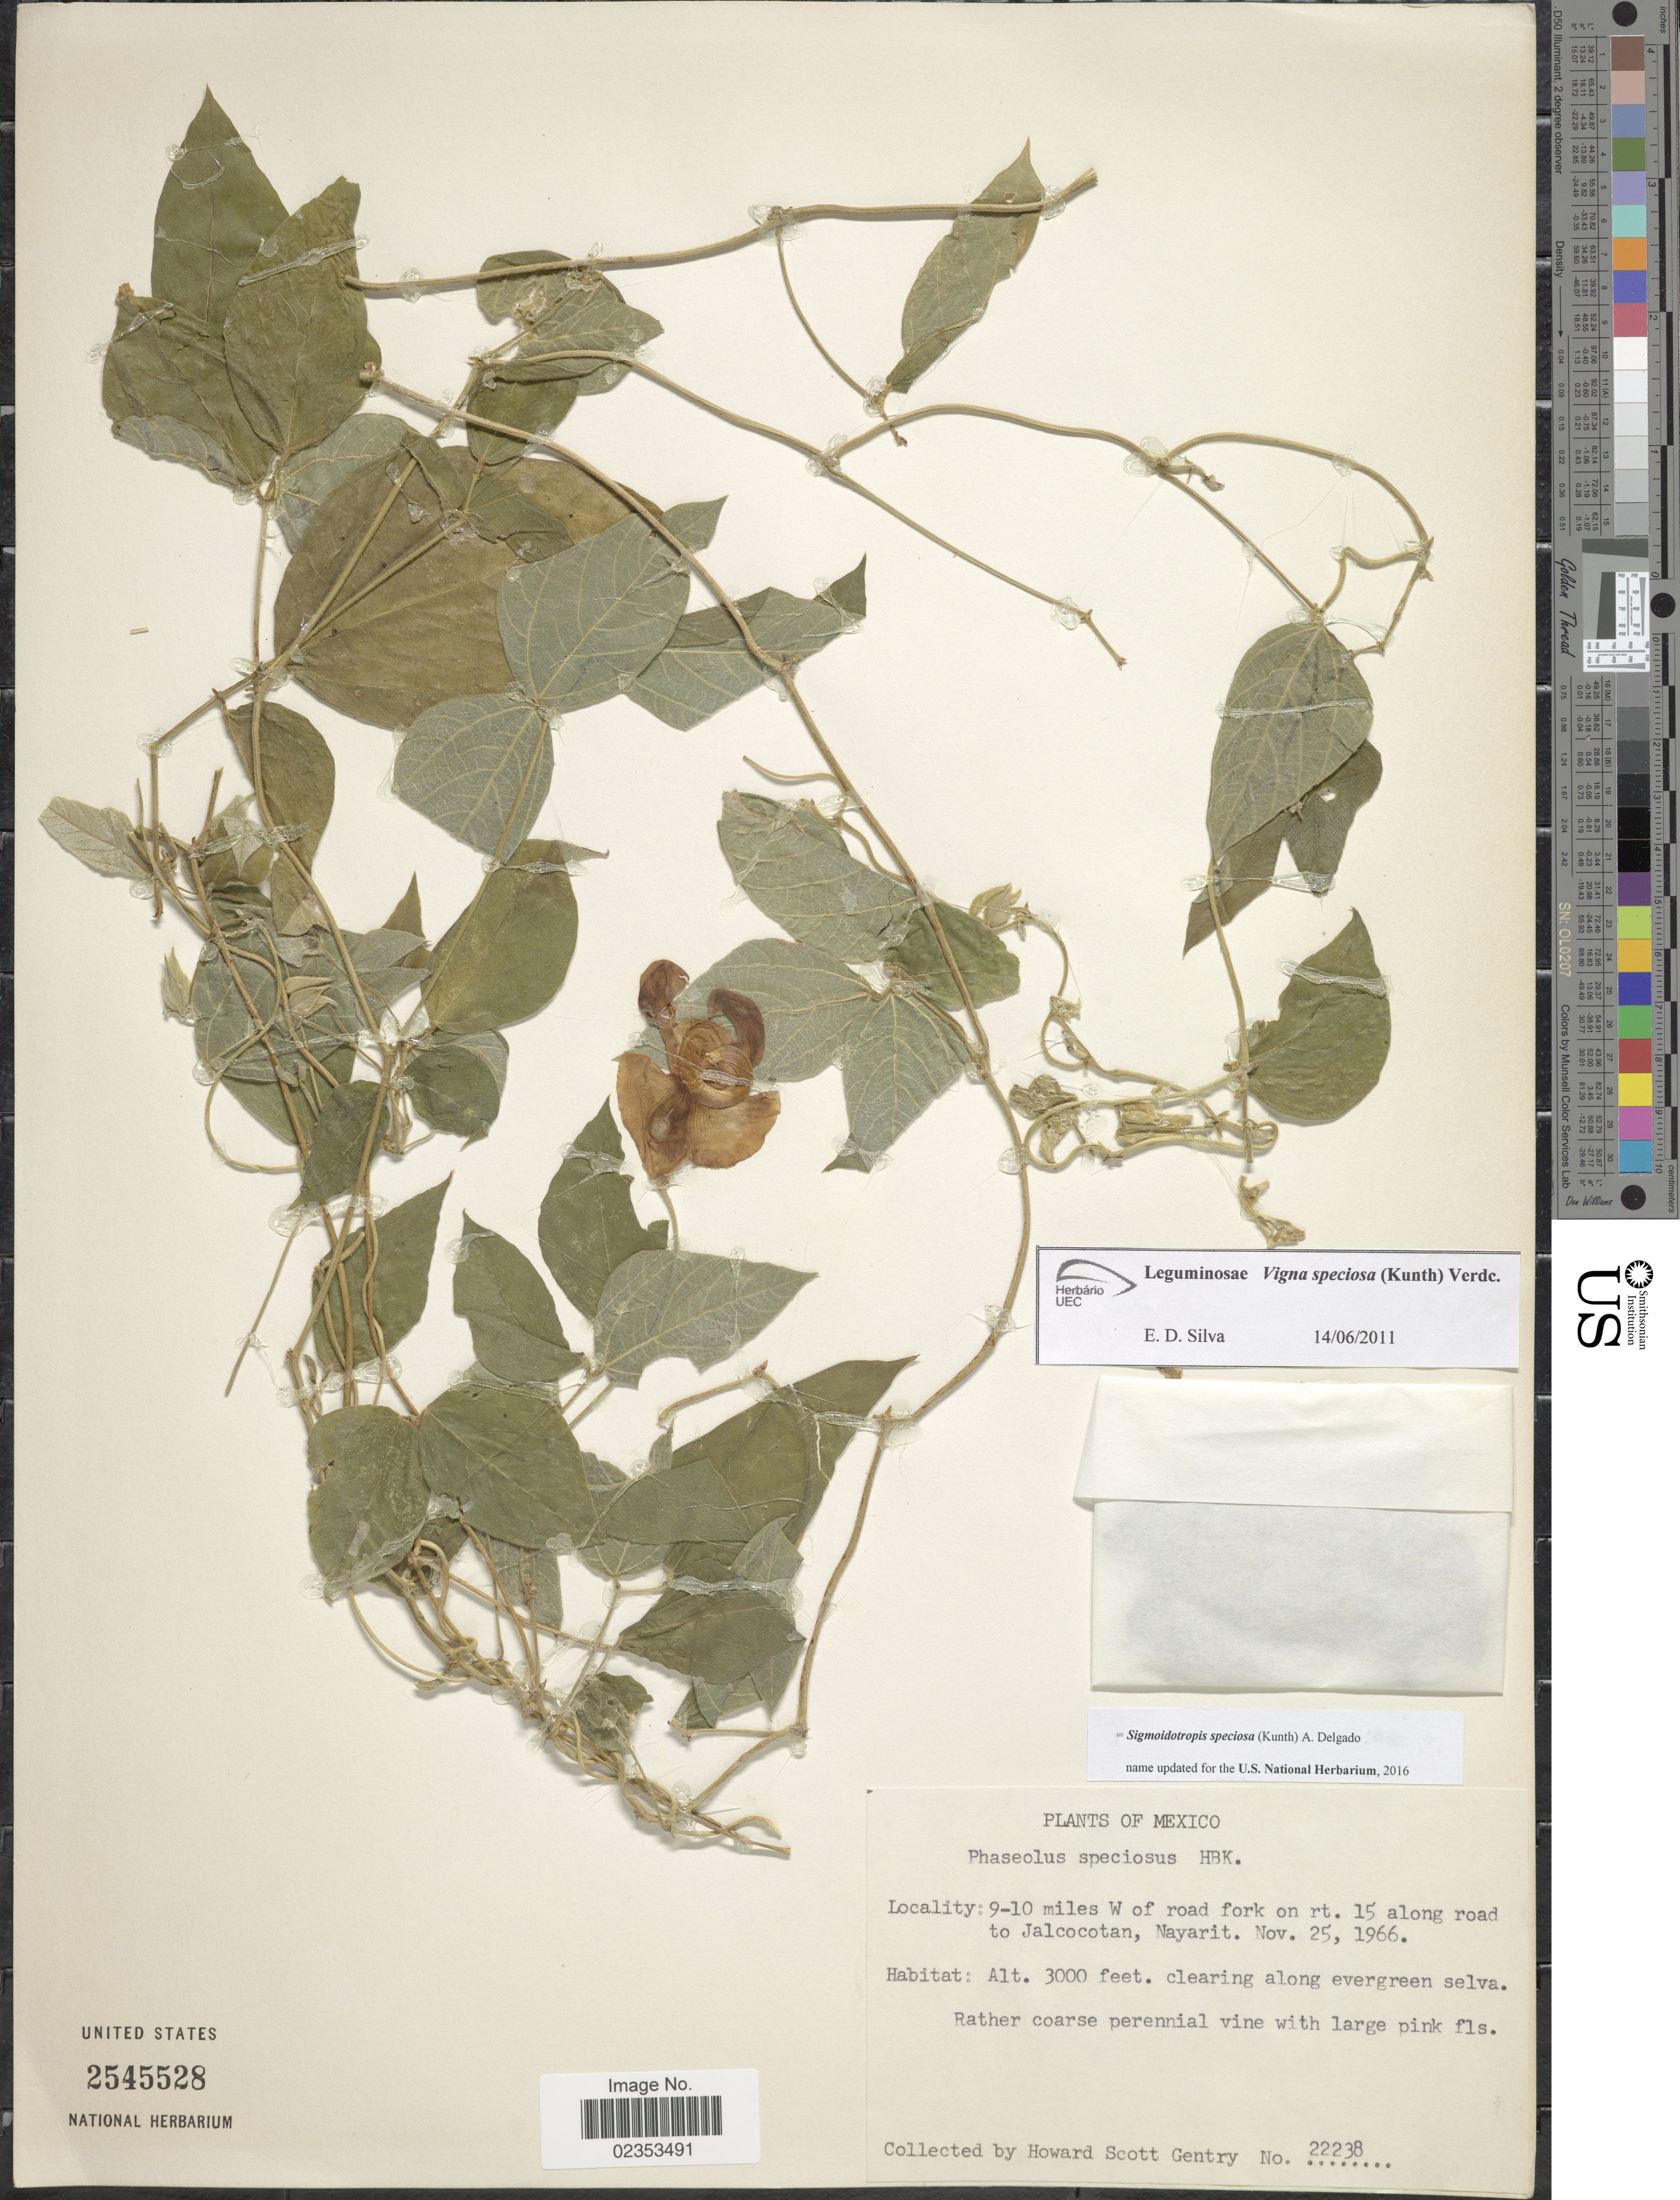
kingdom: Plantae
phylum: Tracheophyta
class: Magnoliopsida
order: Fabales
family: Fabaceae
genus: Sigmoidotropis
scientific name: Sigmoidotropis speciosa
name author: (Kunth) A. Delgado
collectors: H. S. Gentry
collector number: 22238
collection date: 1966-11-25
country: Mexico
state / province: Nayarit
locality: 9-10 miles W of road fork on rt. 15 along road to Jalcocotan.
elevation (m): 914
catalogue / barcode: US 2545528